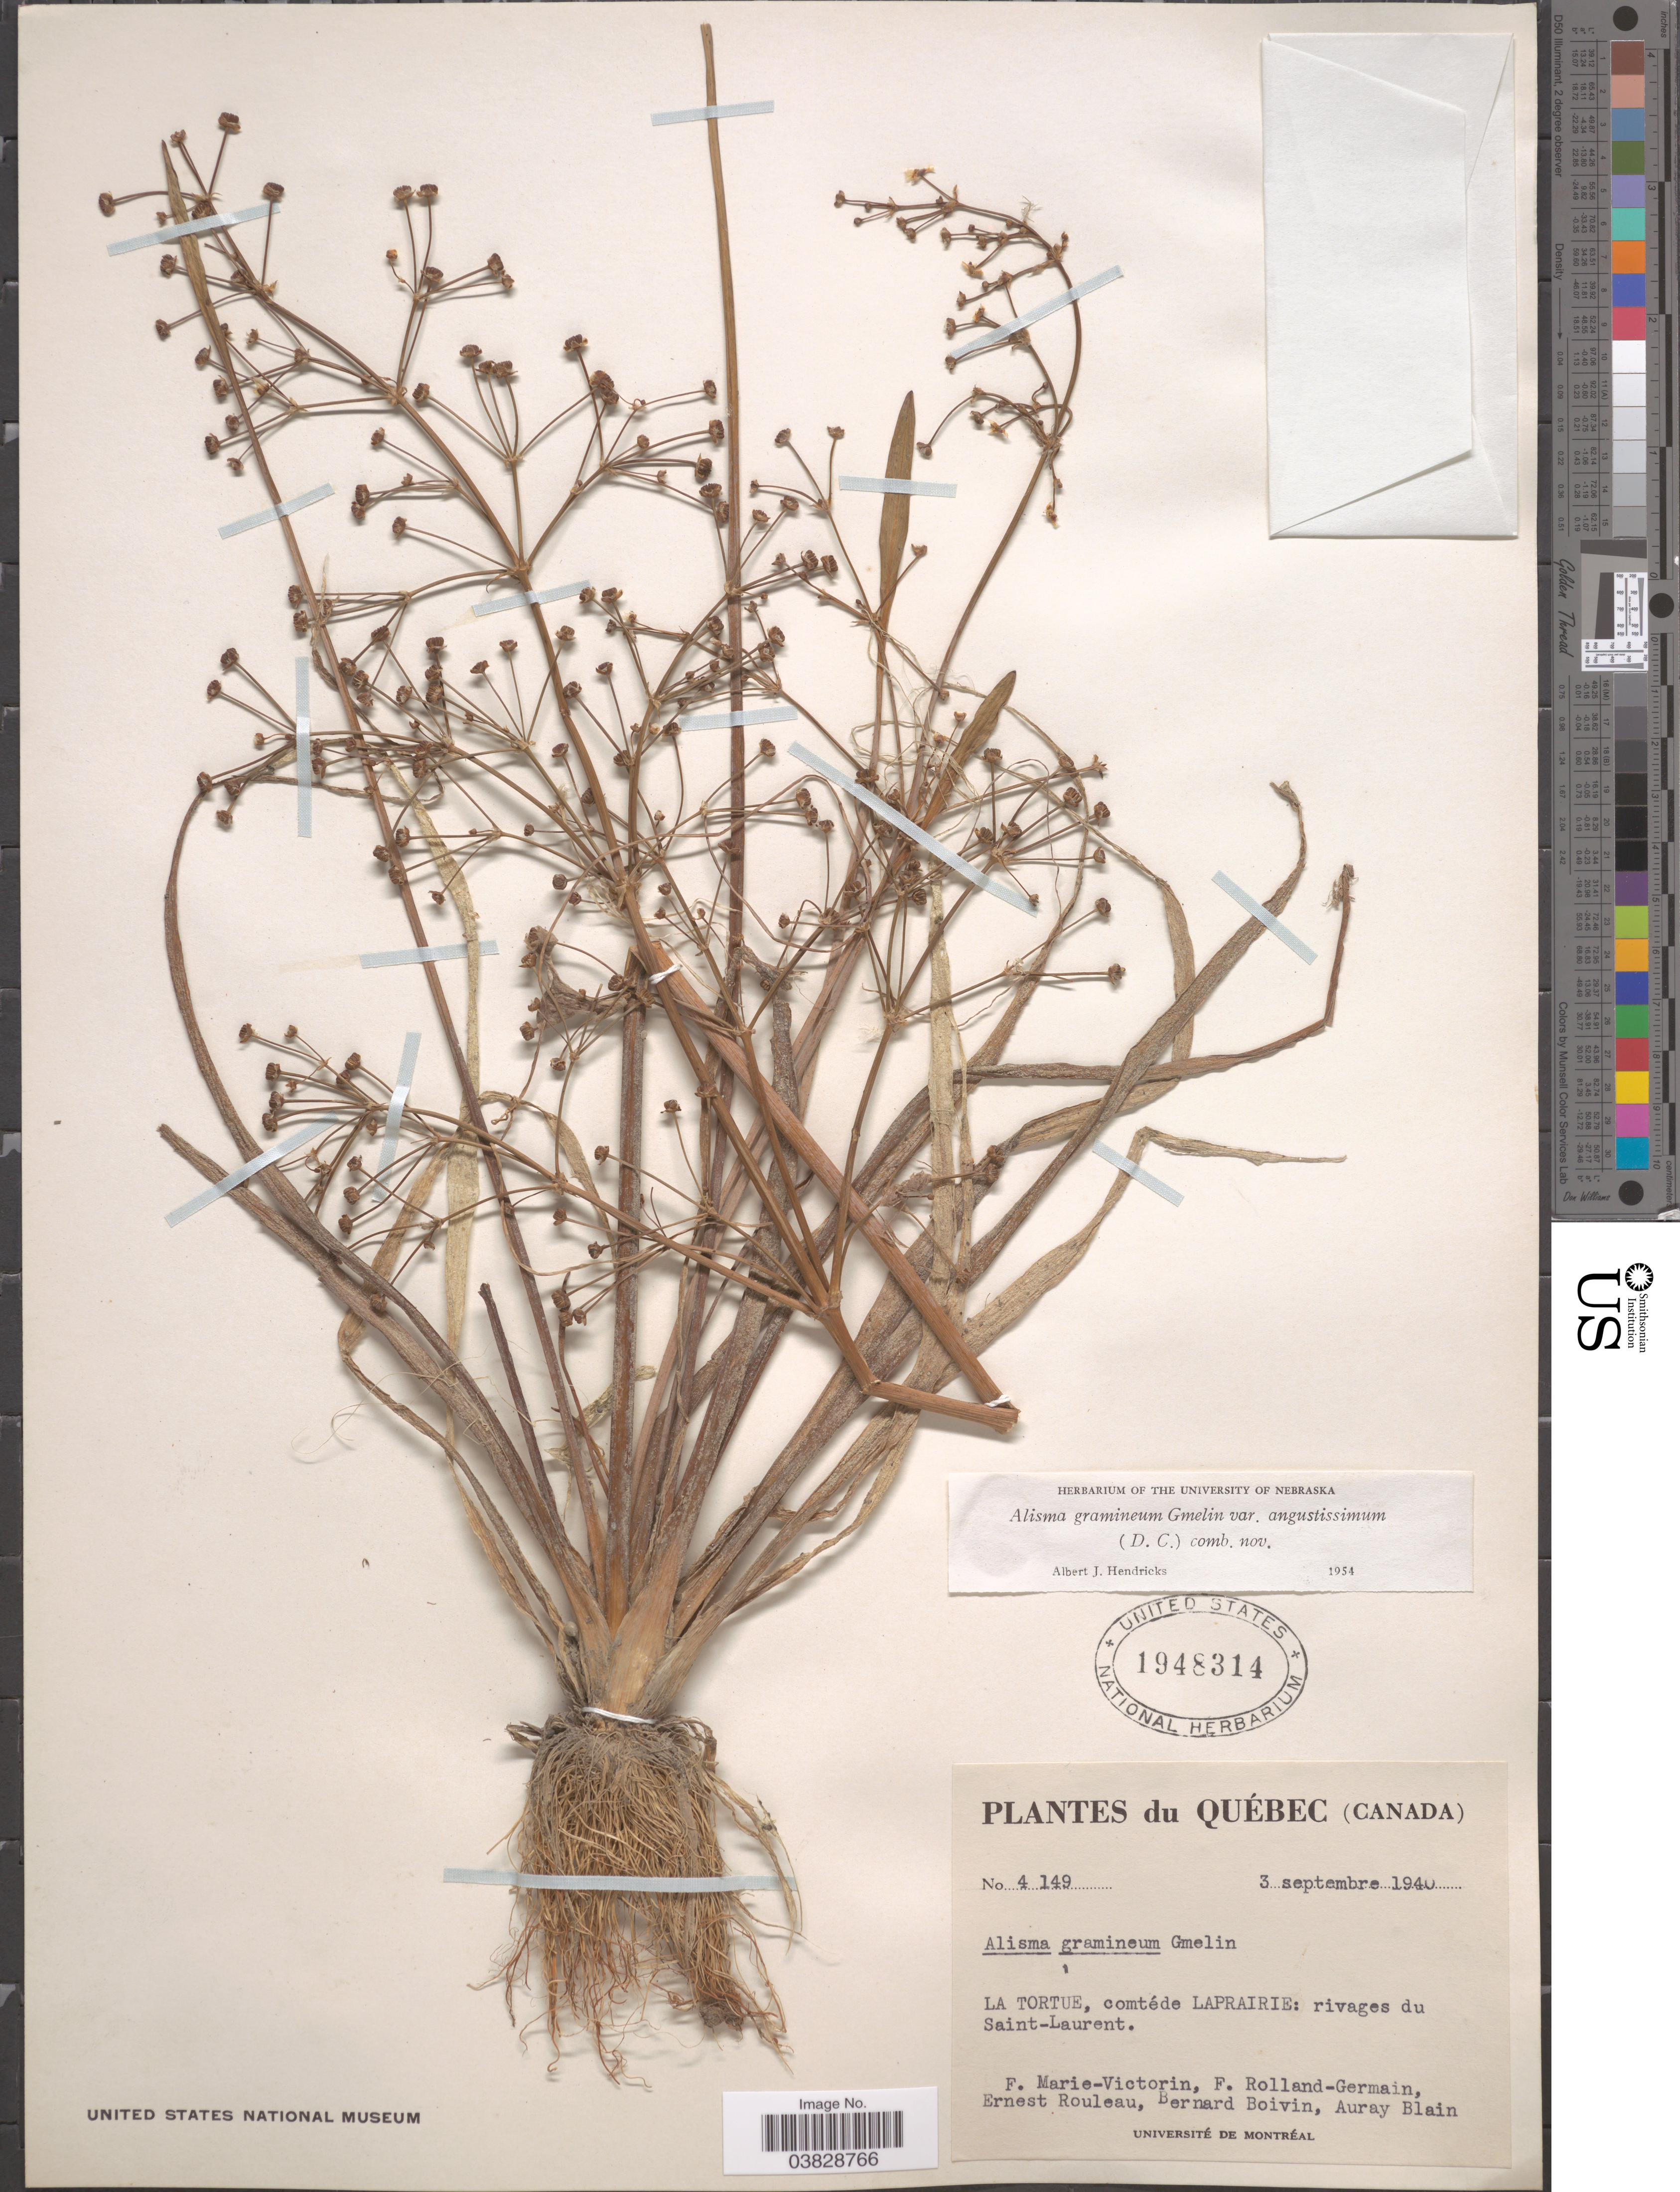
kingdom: Plantae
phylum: Tracheophyta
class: Liliopsida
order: Alismatales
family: Alismataceae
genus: Alisma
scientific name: Alisma gramineum var. angustissimum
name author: (DC.) A.J.Hendricks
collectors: F. Marie-Victorin, Rolland-Germain, J. Rouleau, J. R. B. Boivin & A. Blain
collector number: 4149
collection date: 1940-09-03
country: Canada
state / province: Quebec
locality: La Tortue, comtéde Laprairie: rivages du Saint-Laurent.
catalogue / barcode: US 1948314